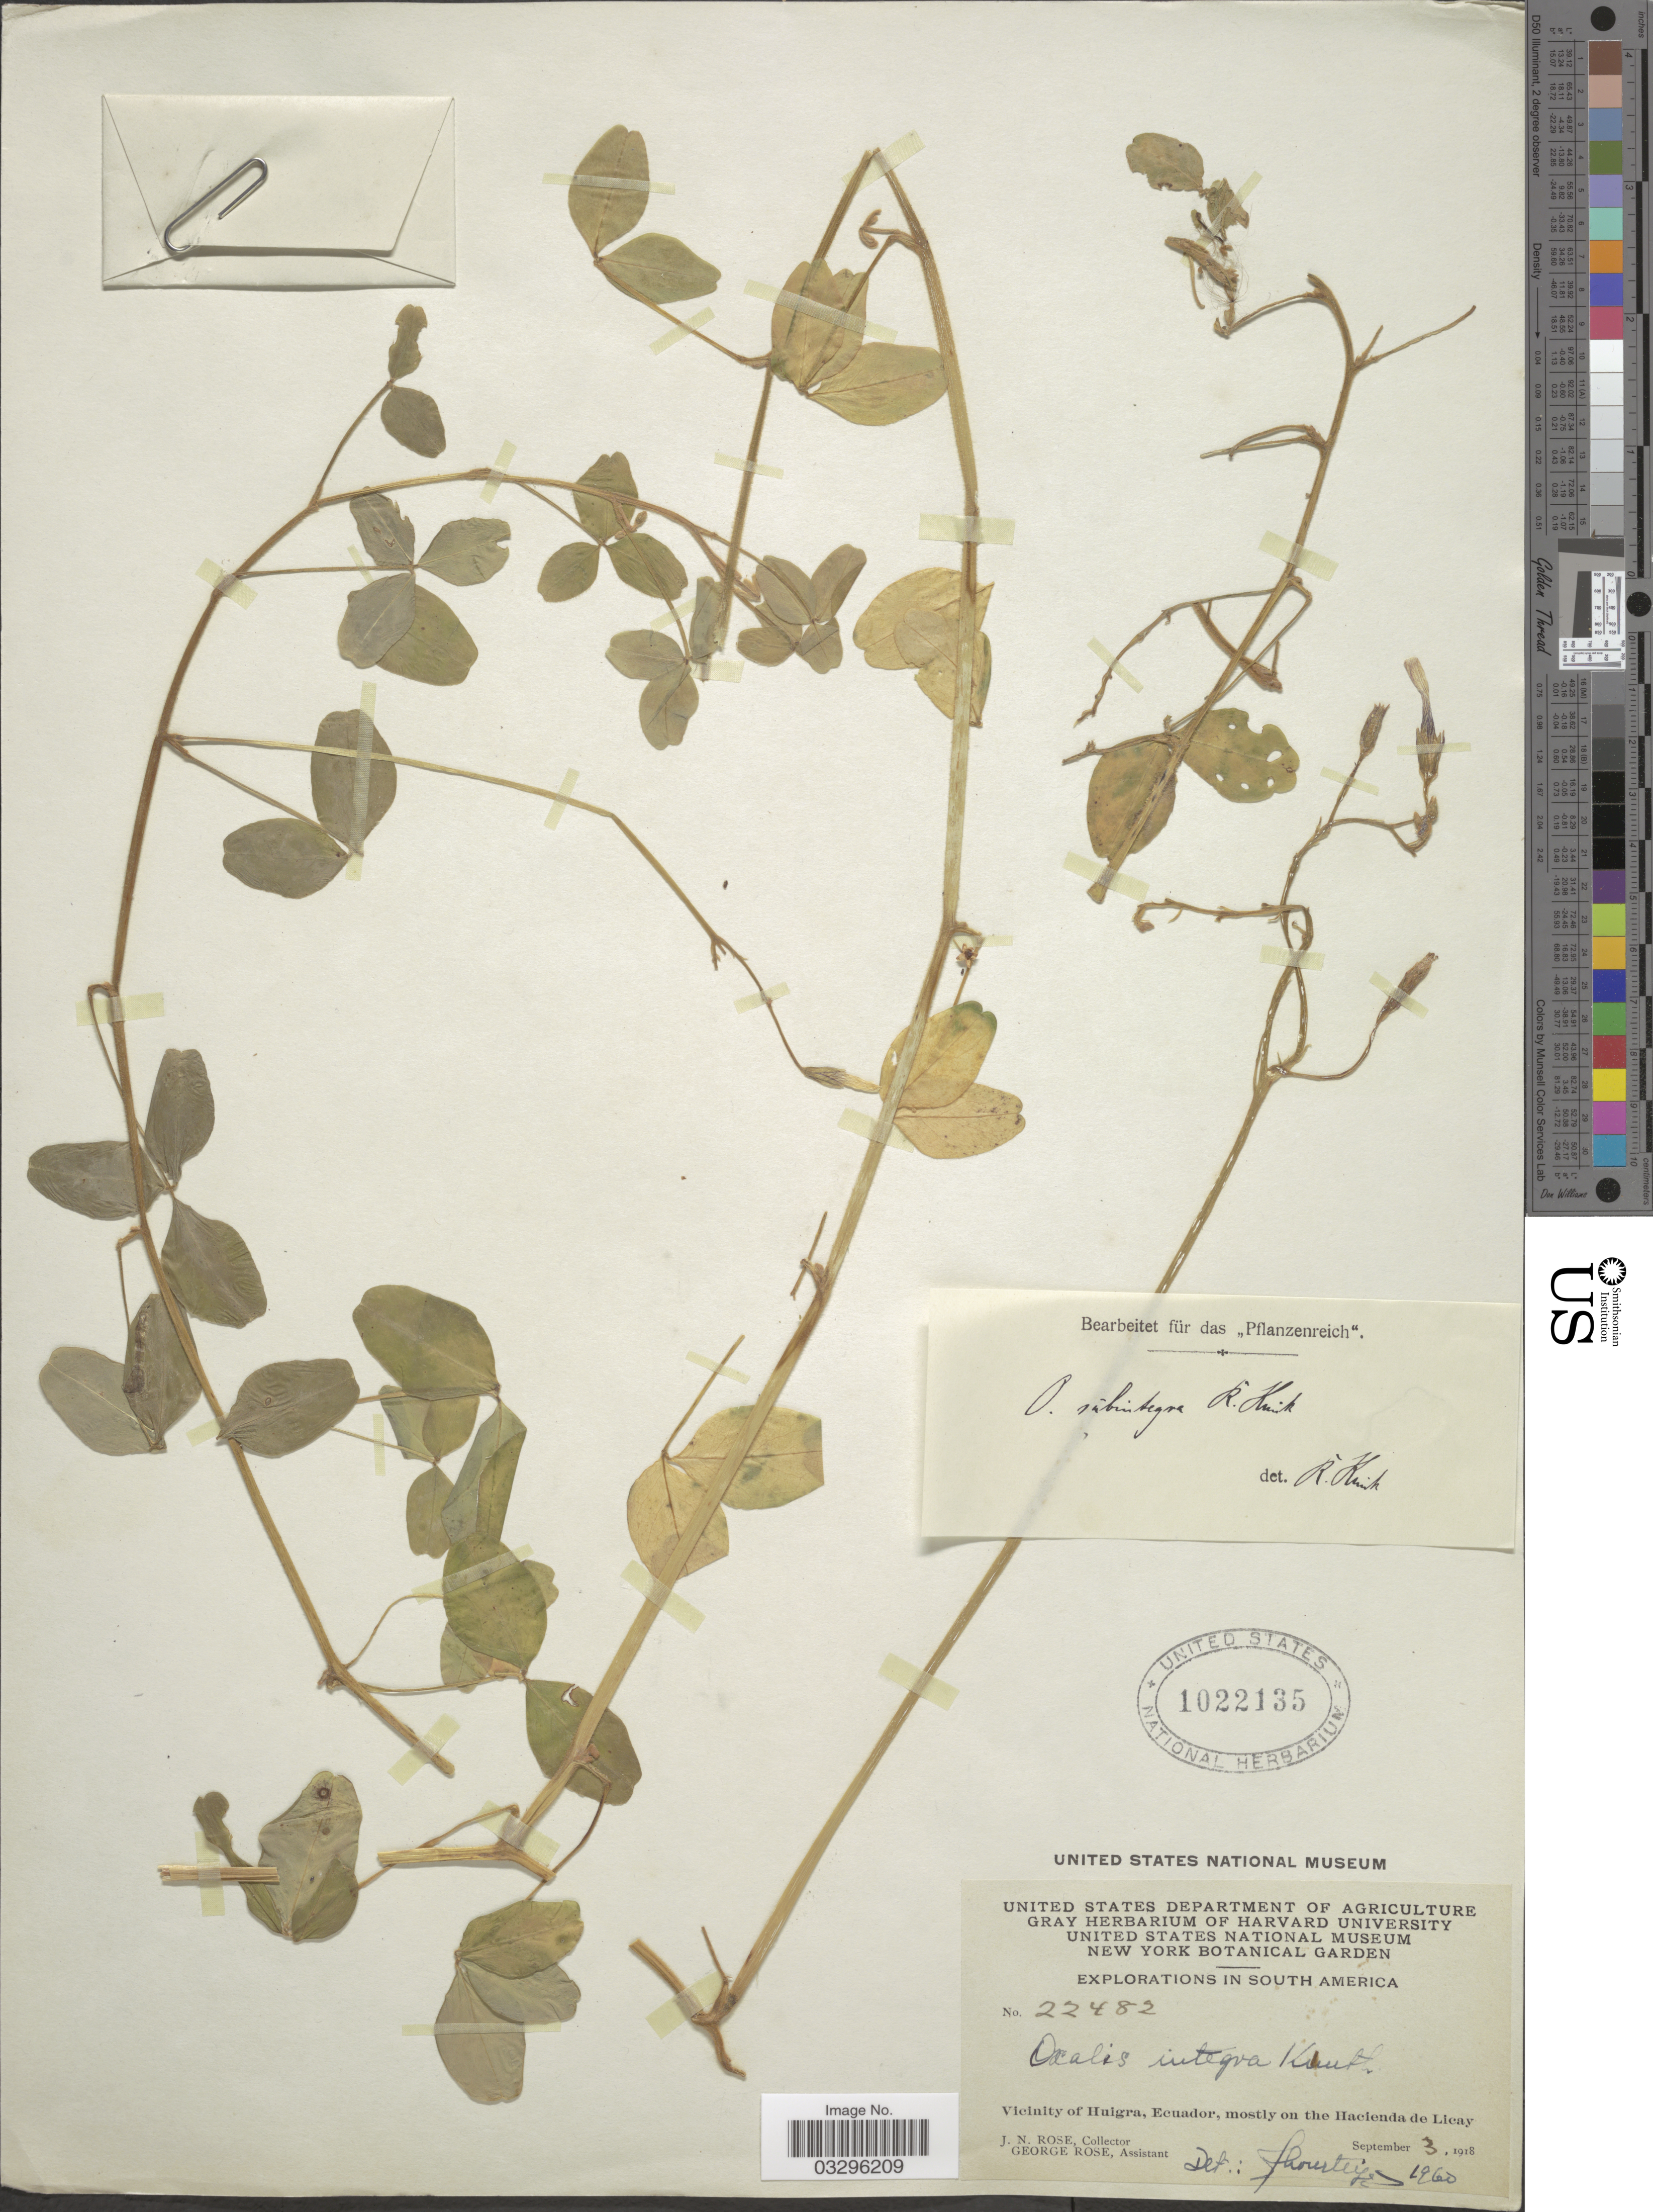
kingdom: Plantae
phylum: Tracheophyta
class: Magnoliopsida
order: Oxalidales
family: Oxalidaceae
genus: Oxalis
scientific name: Oxalis subintegra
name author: R. Knuth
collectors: J. N. Rose & G. Rose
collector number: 22482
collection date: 1918-09-03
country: Ecuador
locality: Vicinity of Huigra, mostly on the Hacienda de Licay.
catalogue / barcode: US 1022135